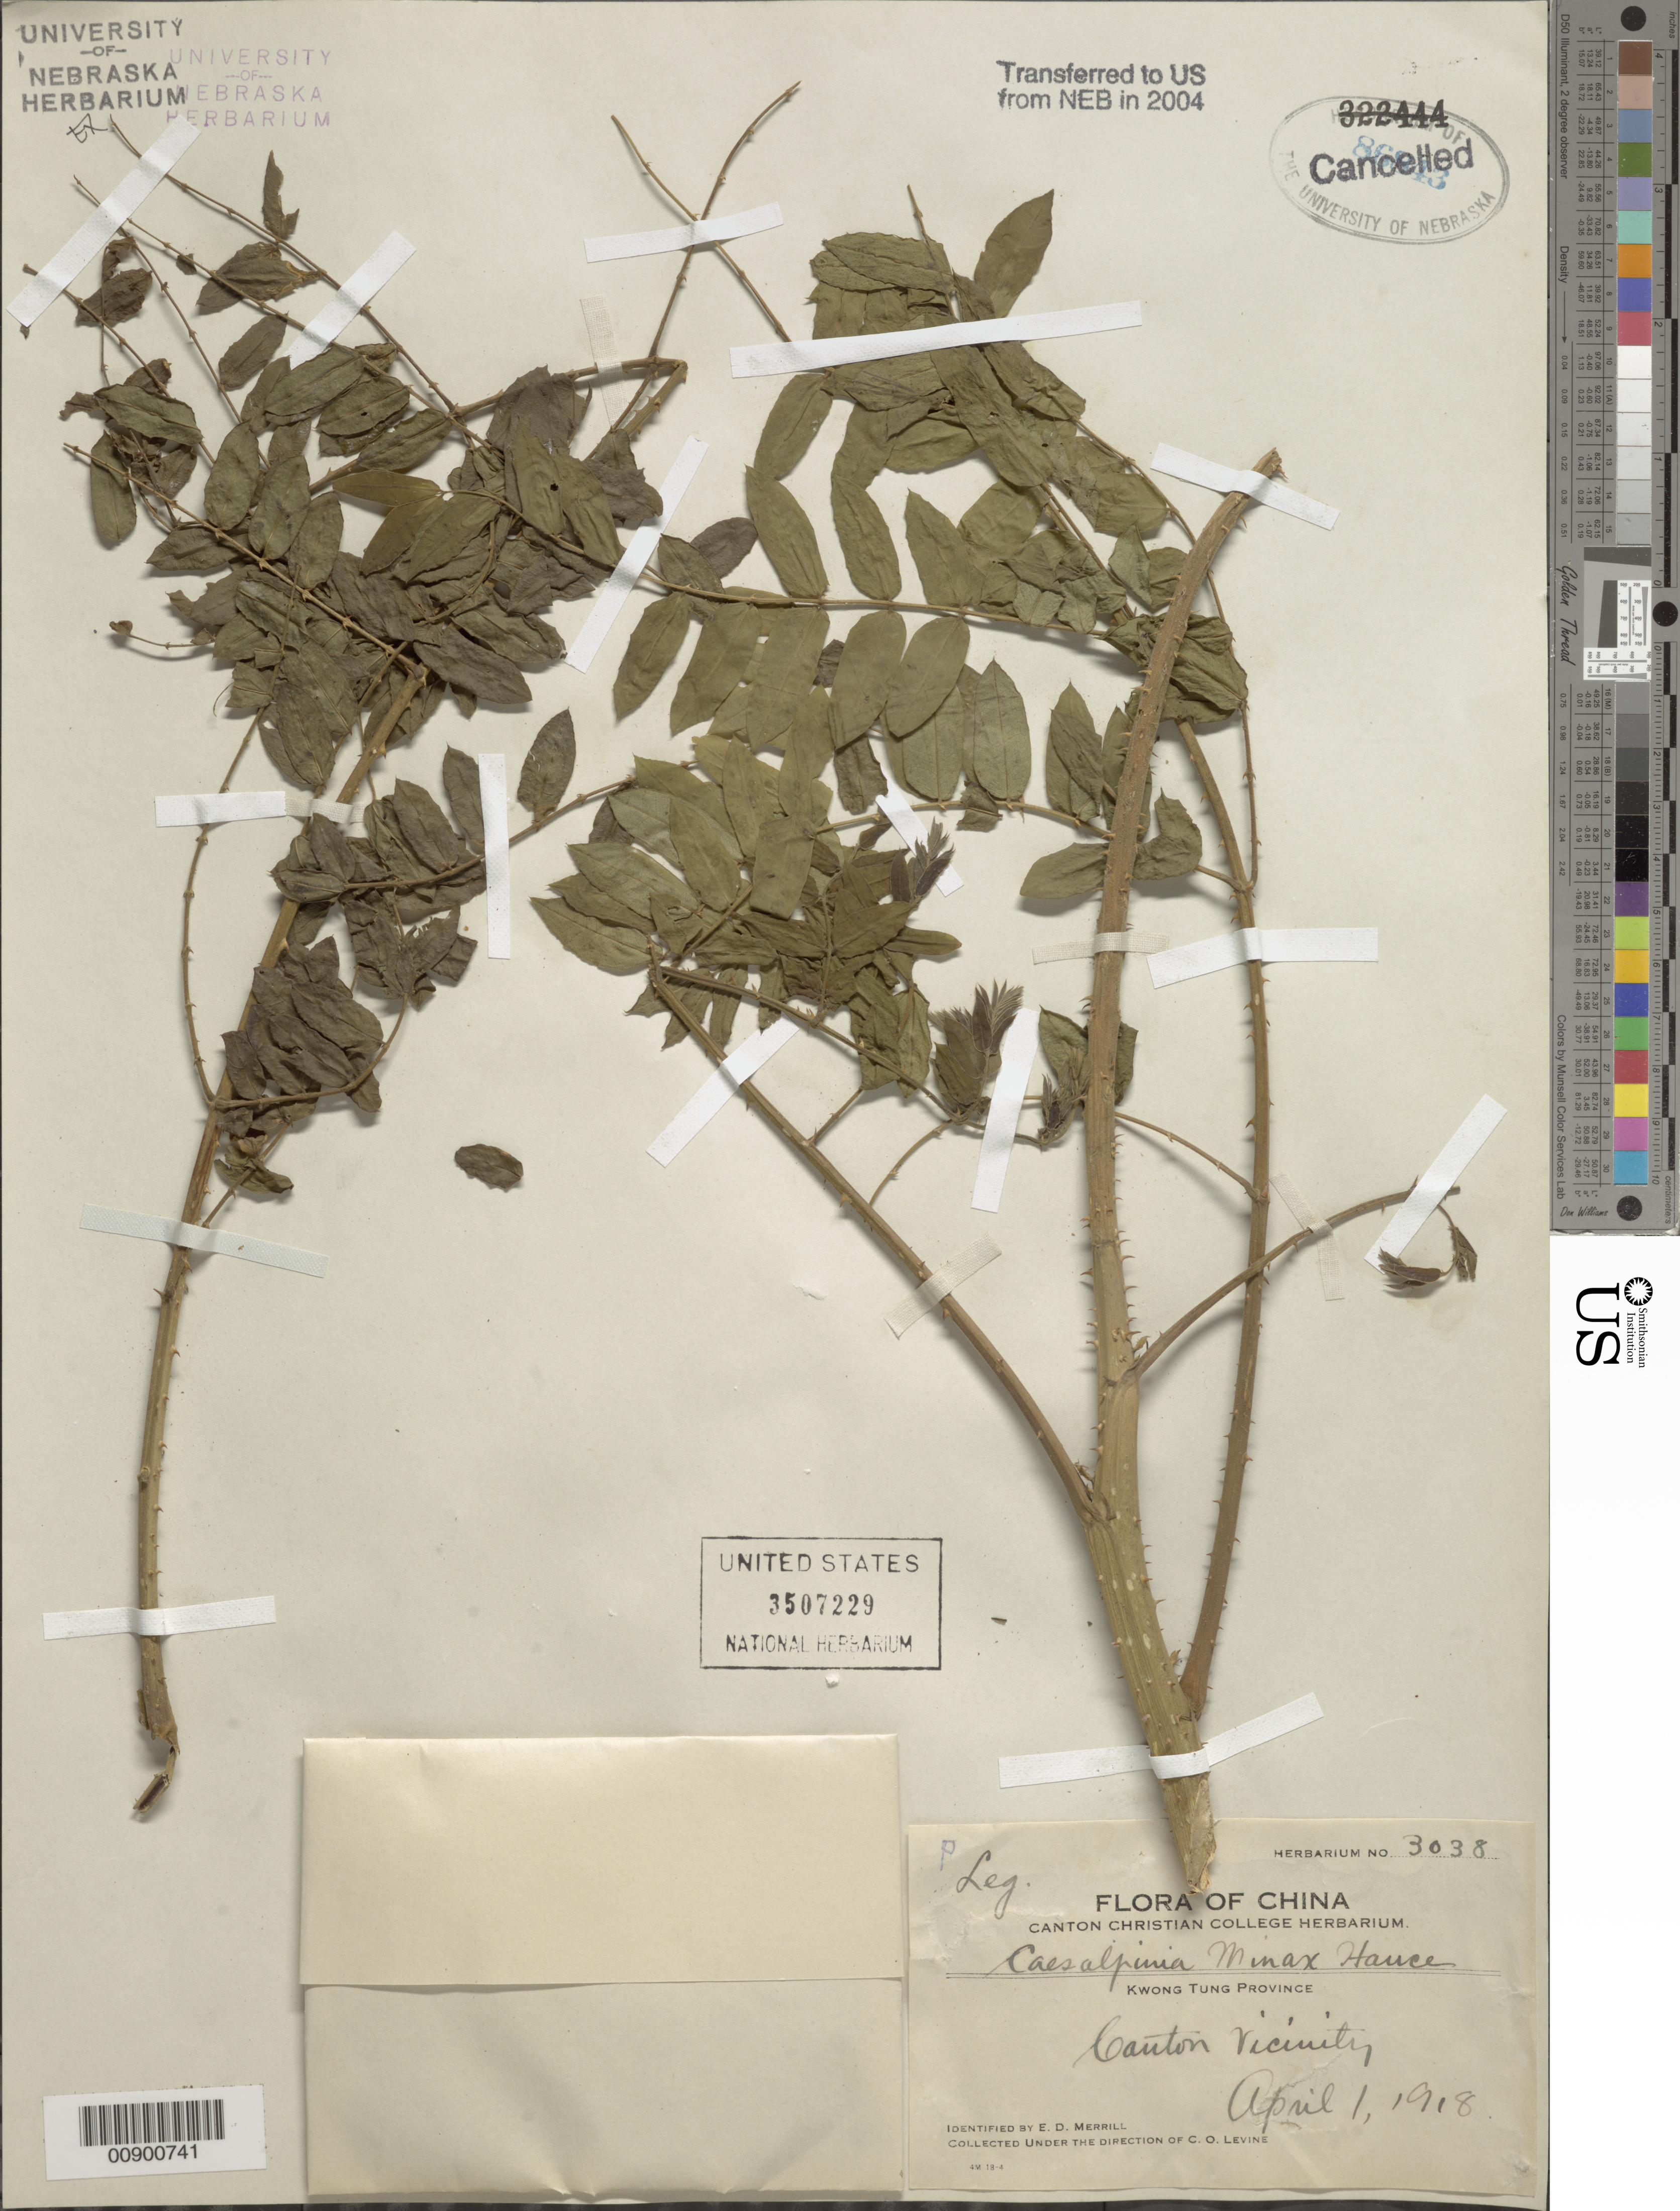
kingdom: Plantae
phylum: Tracheophyta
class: Magnoliopsida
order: Fabales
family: Fabaceae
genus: Guilandina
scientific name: Guilandina minax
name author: (Hance) G.P. Lewis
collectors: C. O. Levine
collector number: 3038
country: China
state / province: Guangdong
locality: Canton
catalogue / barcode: US 3507229